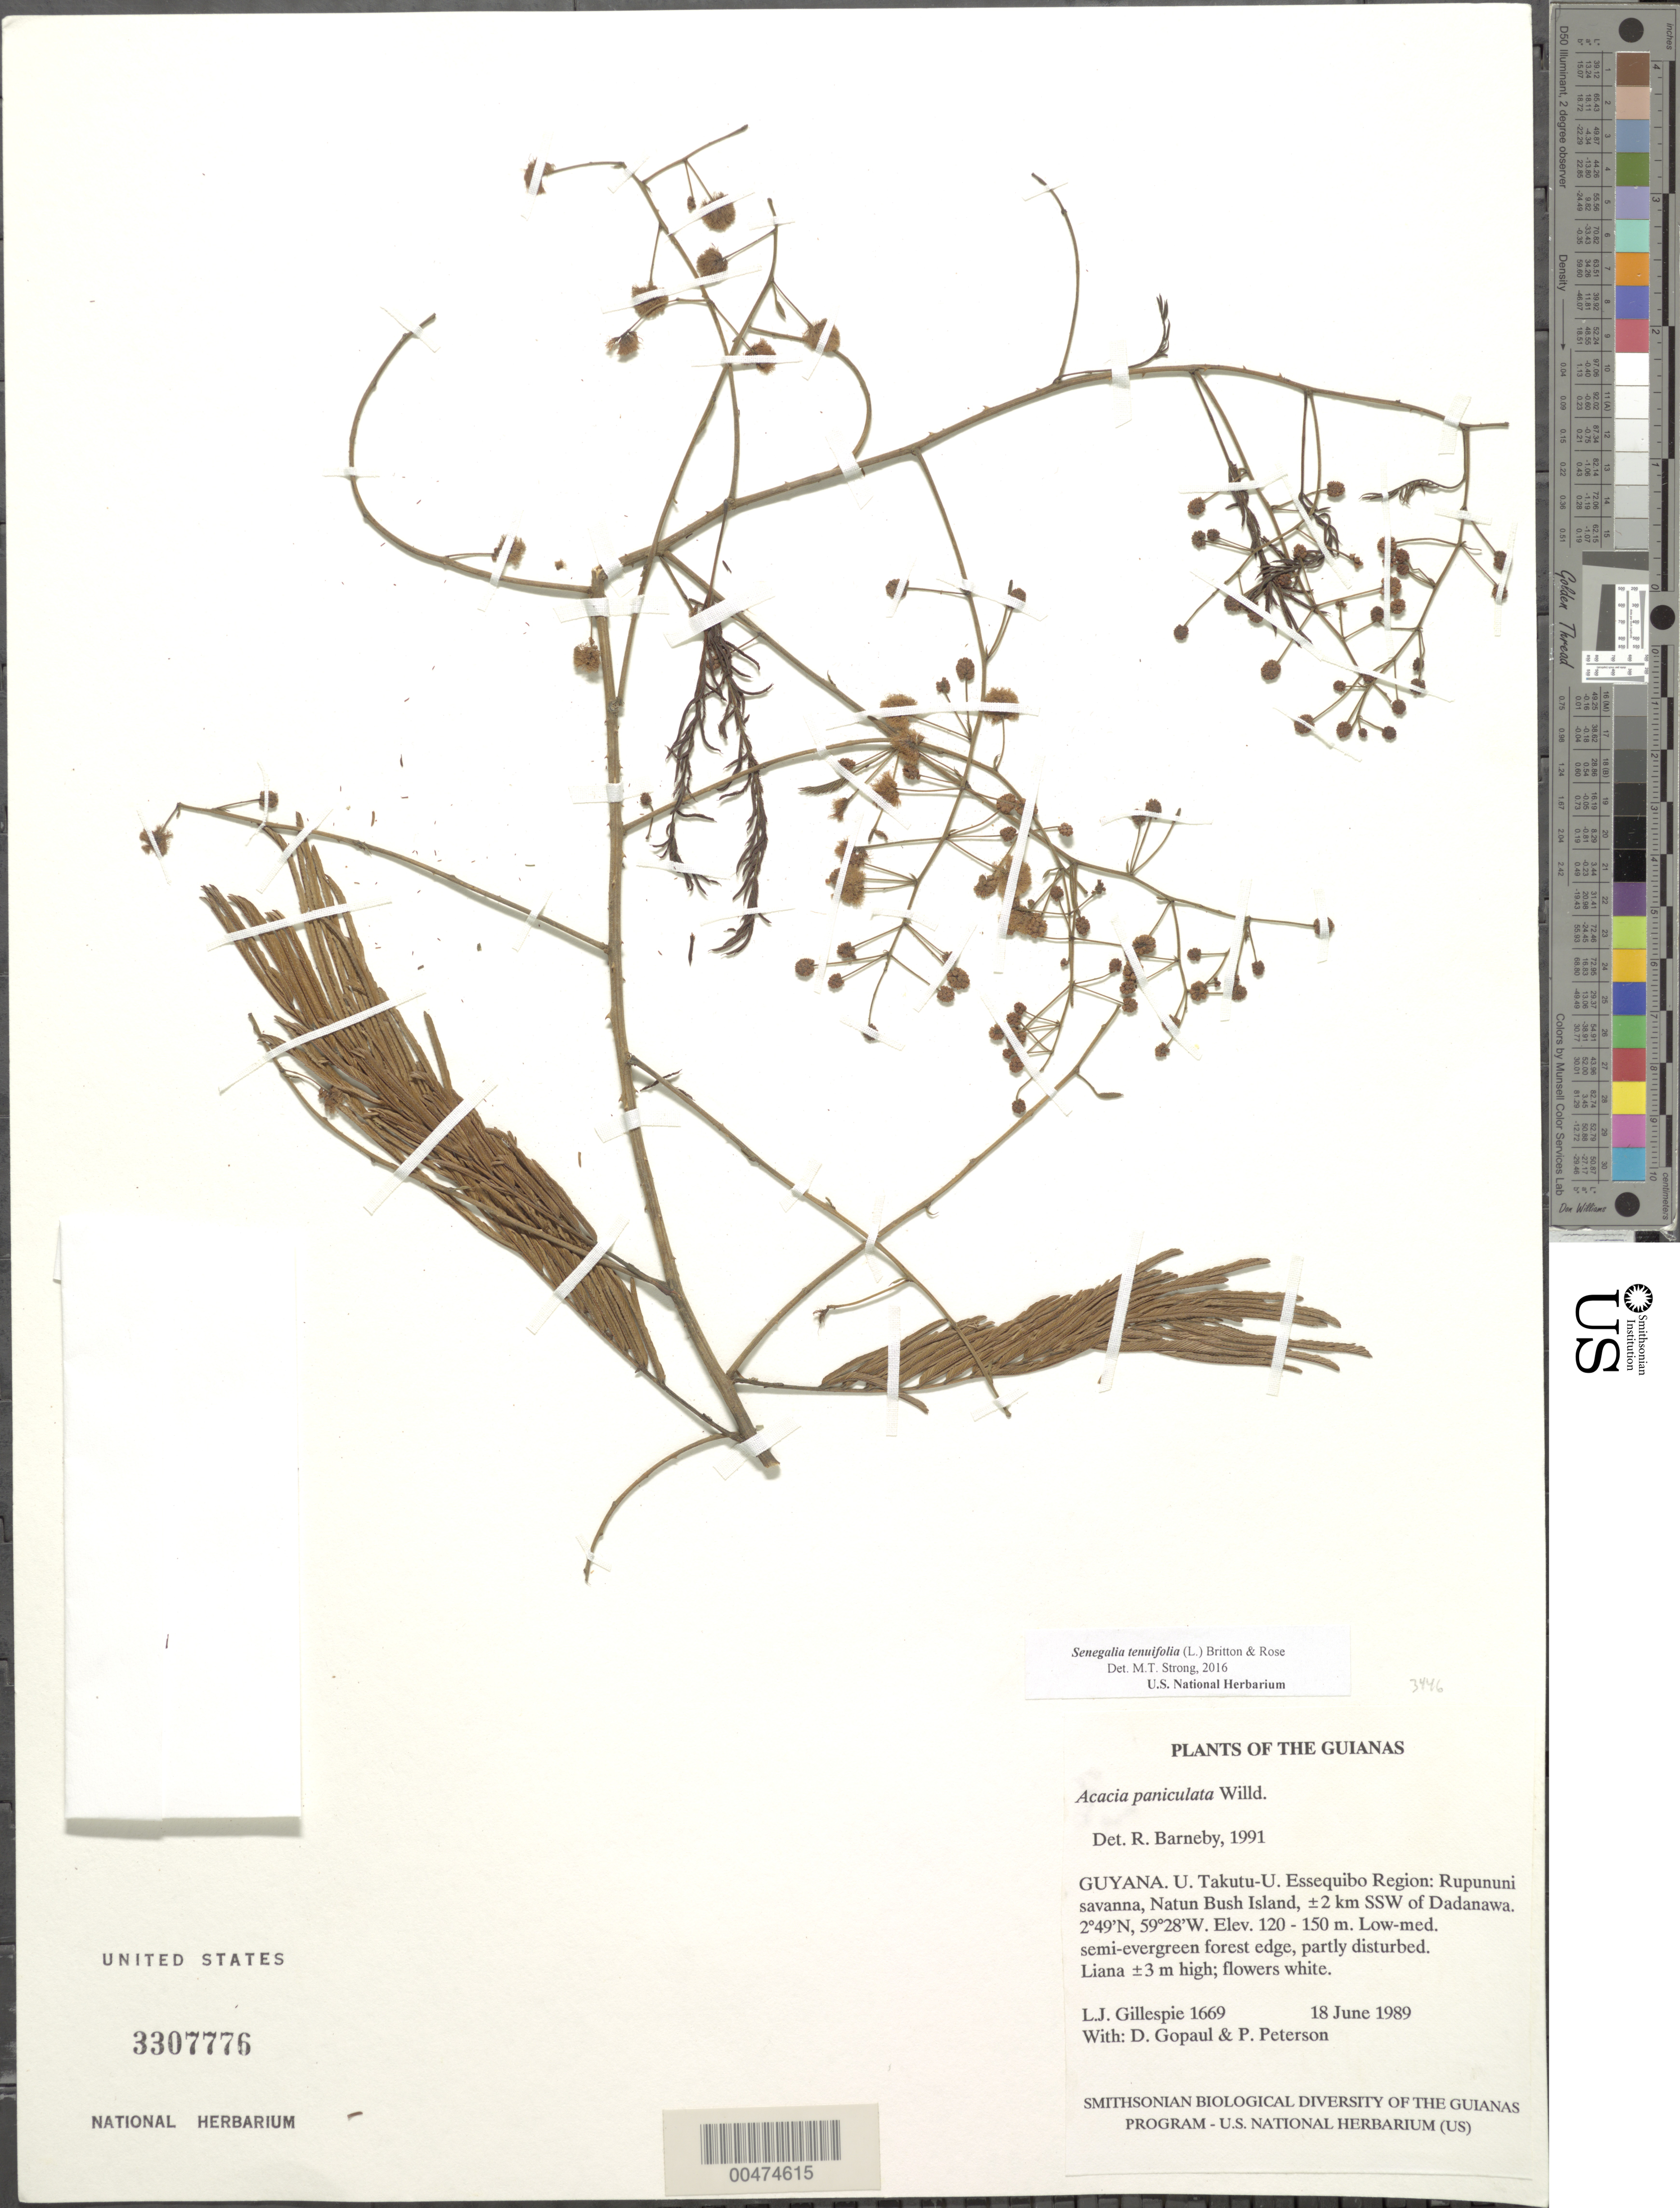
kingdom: Plantae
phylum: Tracheophyta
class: Magnoliopsida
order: Fabales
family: Fabaceae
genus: Senegalia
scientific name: Senegalia tenuifolia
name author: (L.) Britton & Rose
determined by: Strong, M. T., (US), Smithsonian Institution - National Museum of Natural History (UNITED STATES)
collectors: L. J. Gillespie, D. Gopaul & P. M. Peterson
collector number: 1669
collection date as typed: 18 June 1989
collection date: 1989-06-18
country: Guyana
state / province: U. Takutu-U. Essequibo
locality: Rupununi savanna, Natun Bush Island, ±2 km SSW of Dadanawa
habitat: Low-med. semi-evergreen forest edge, partly disturbed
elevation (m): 120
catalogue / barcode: US 3307776